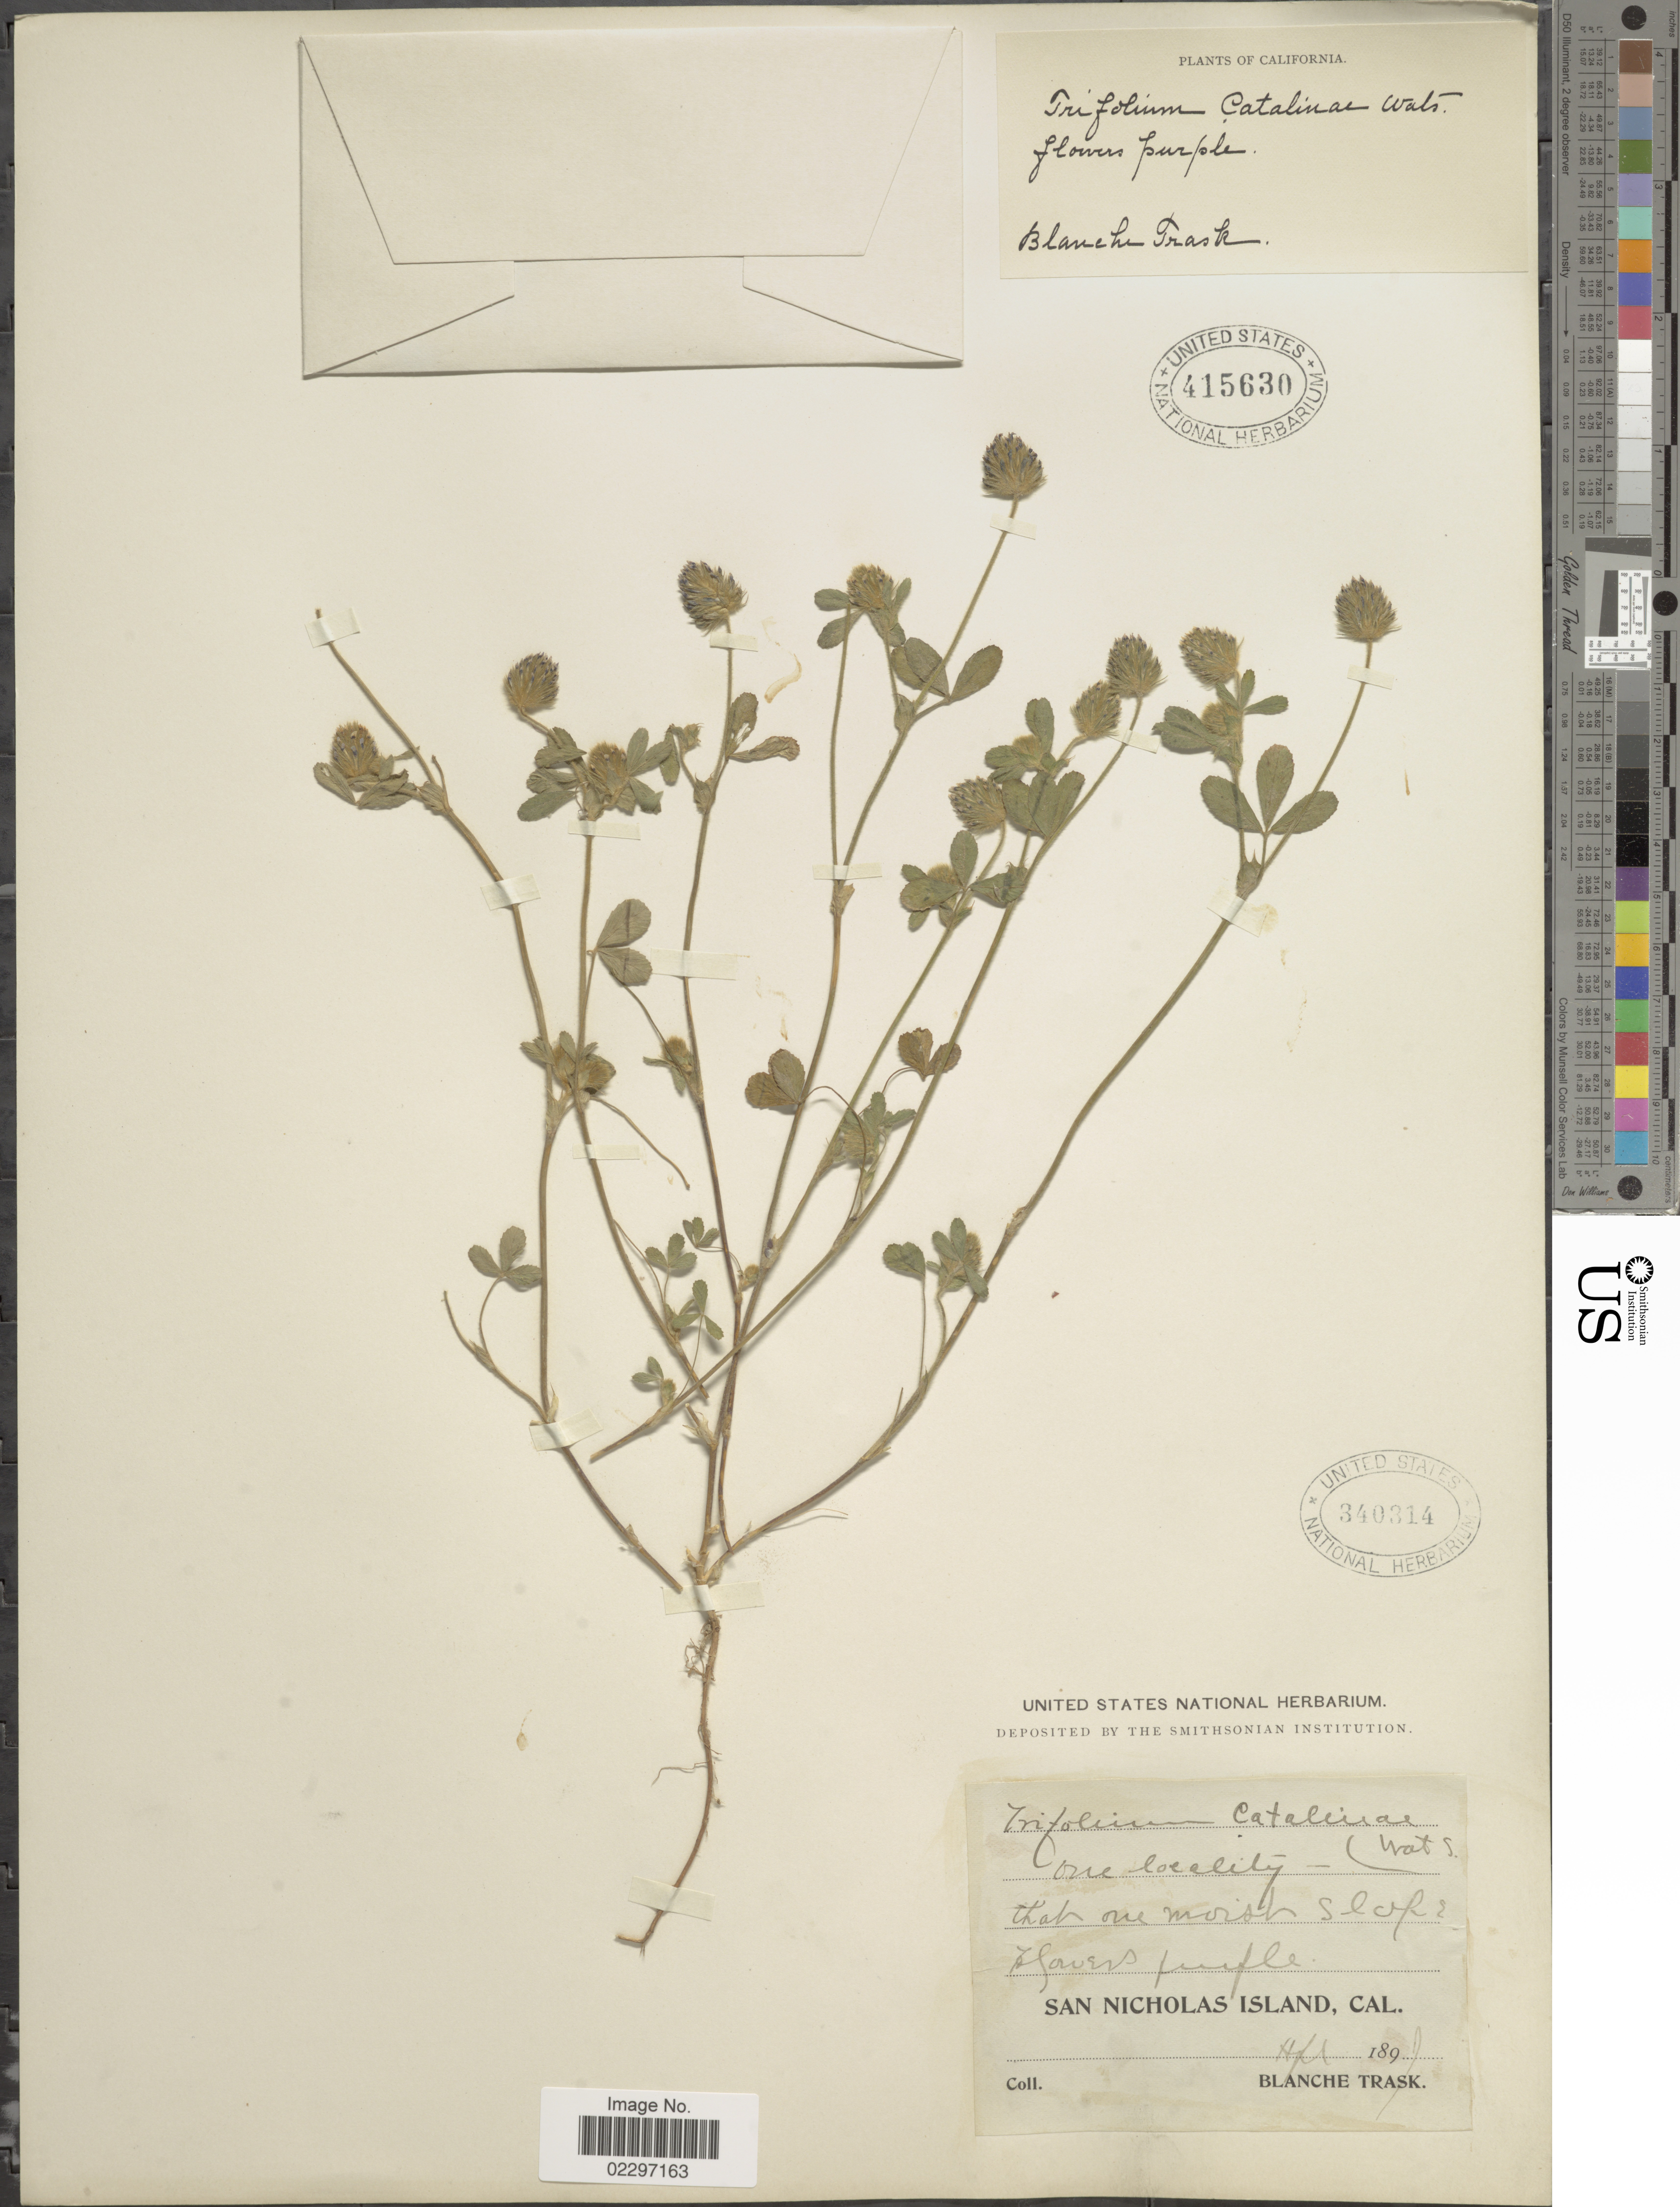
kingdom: Plantae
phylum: Tracheophyta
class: Magnoliopsida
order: Fabales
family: Fabaceae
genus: Trifolium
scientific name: Trifolium macraei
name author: Hook. & Arn.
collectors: B. Trask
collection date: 1897-04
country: United States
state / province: California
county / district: Ventura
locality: San Nicholas Island, Cal.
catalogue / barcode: US 340314